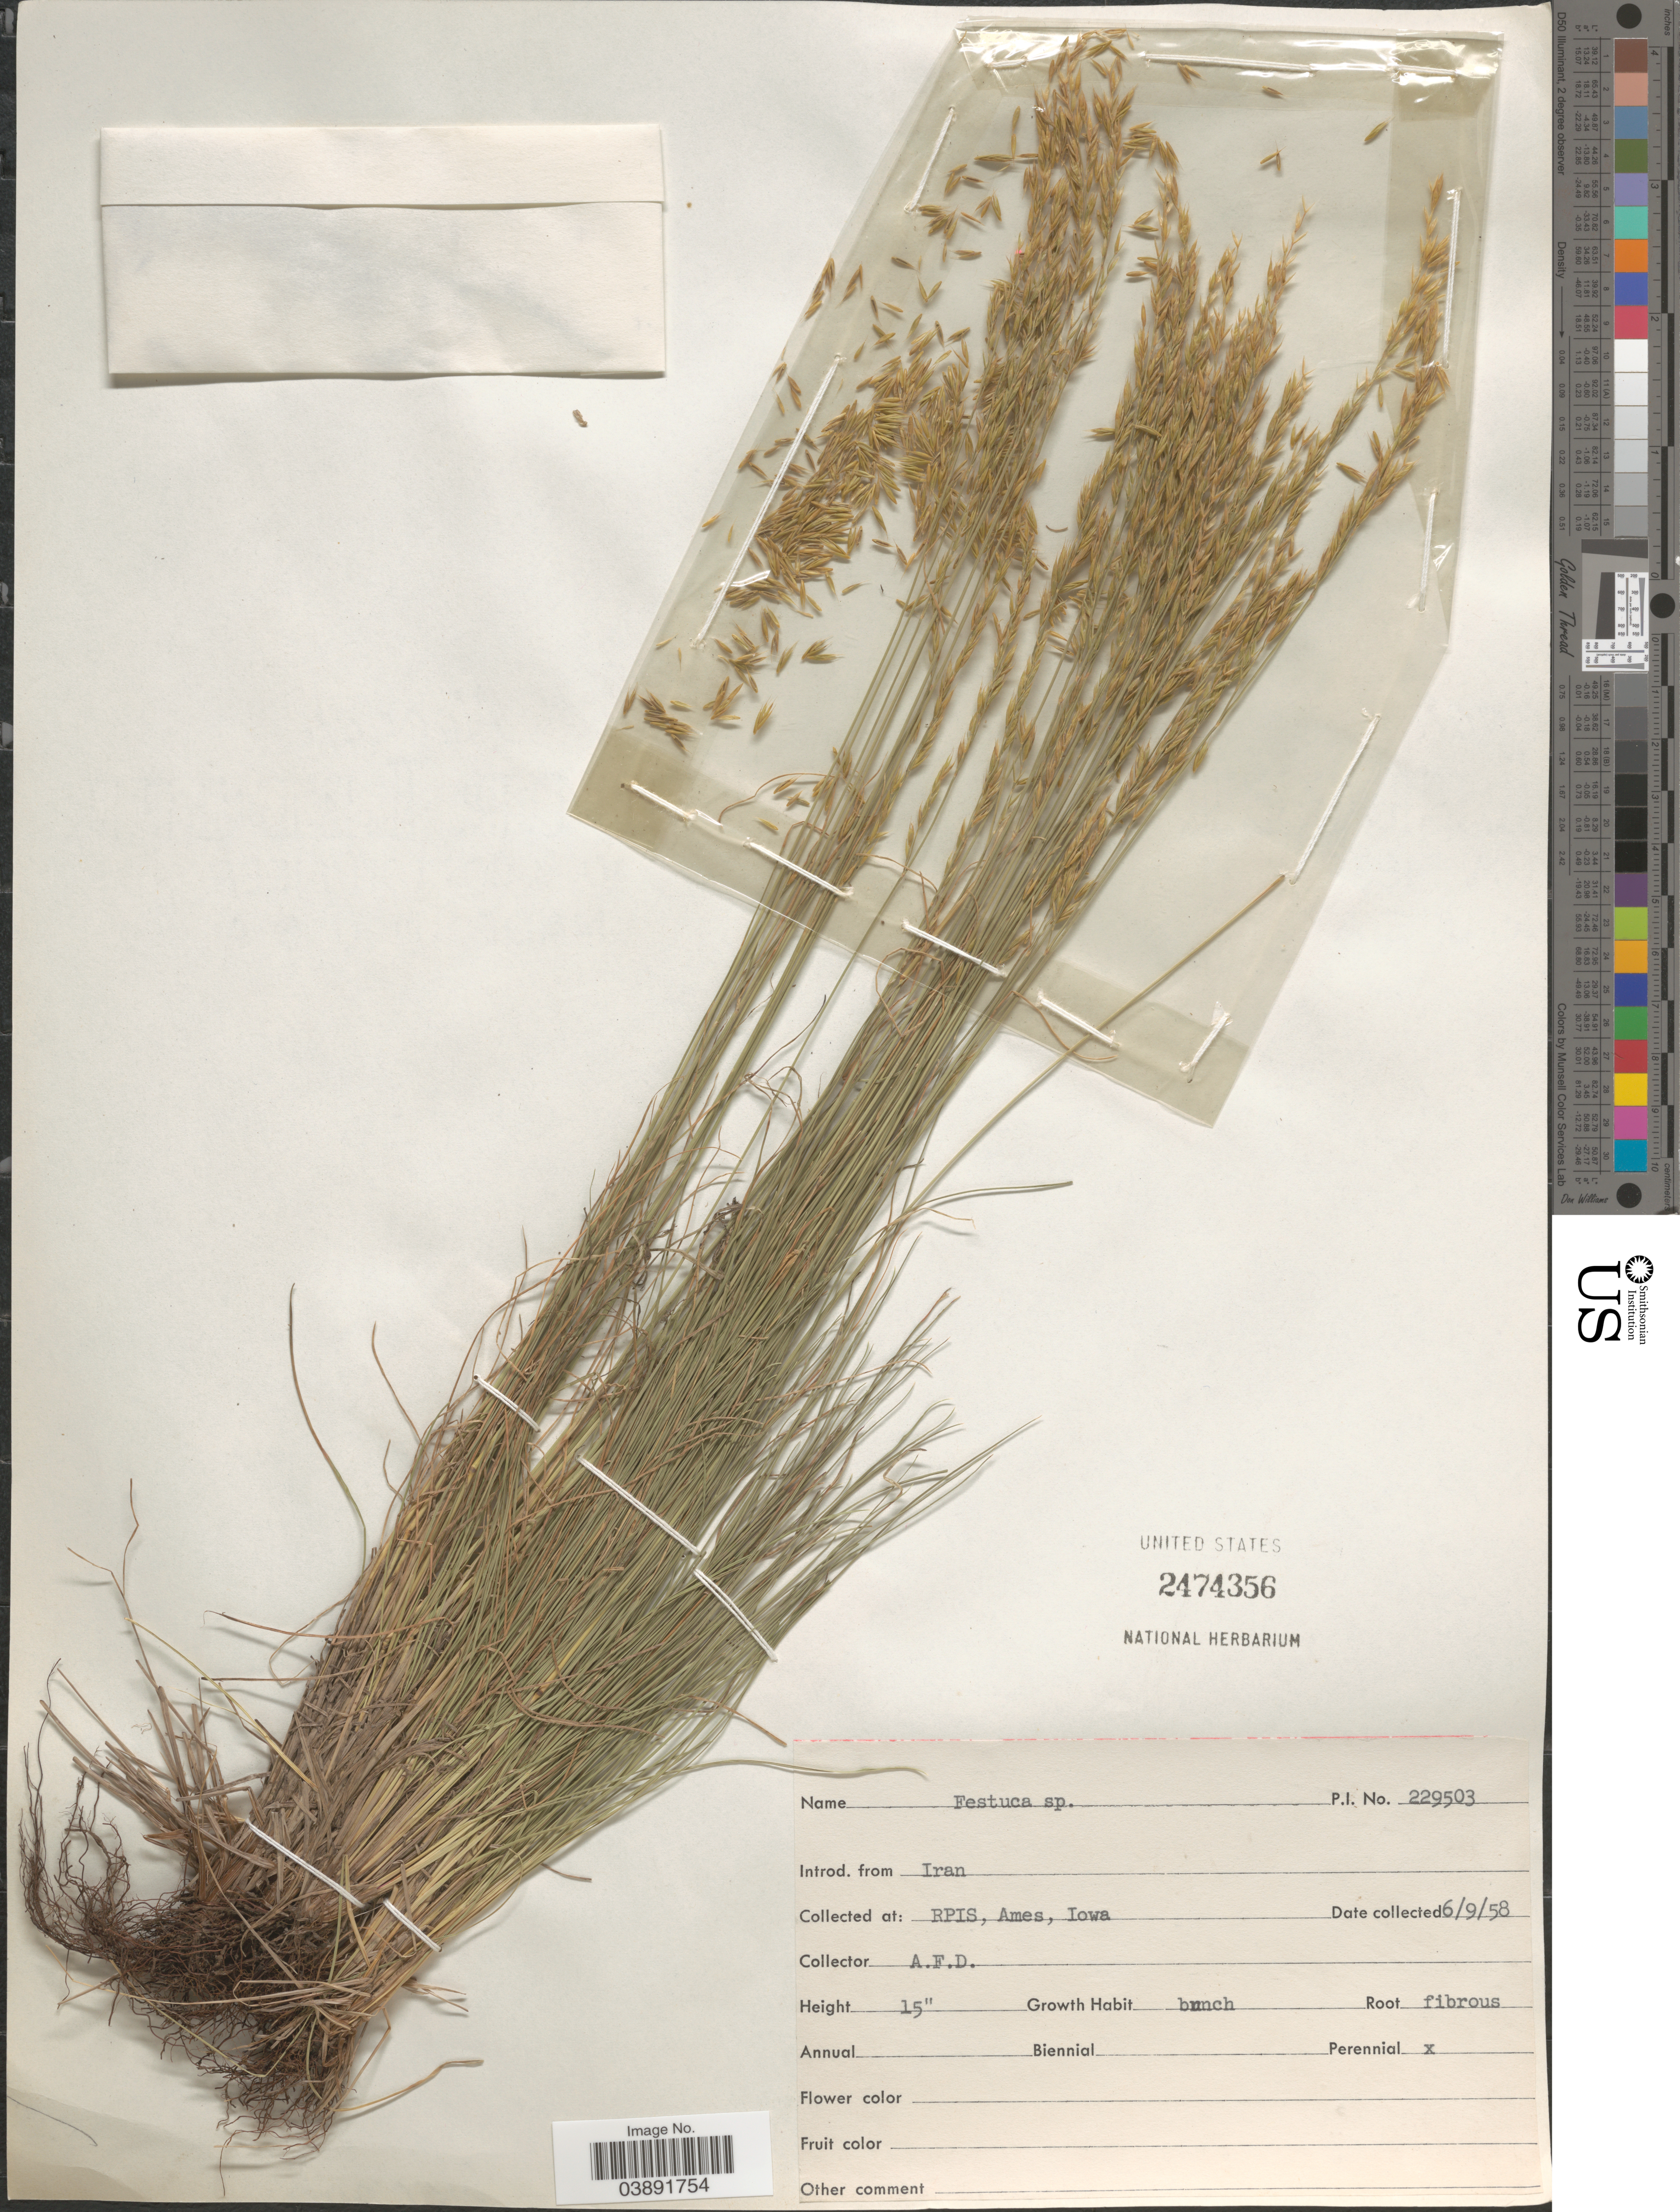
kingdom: Plantae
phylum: Tracheophyta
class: Liliopsida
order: Poales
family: Poaceae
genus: Festuca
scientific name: Festuca sp.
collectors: A. D.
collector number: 229503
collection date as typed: Transcribed d/m/y: 9/6/58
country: United States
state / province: Iowa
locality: RPIS, Ames.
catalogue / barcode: US 2474356